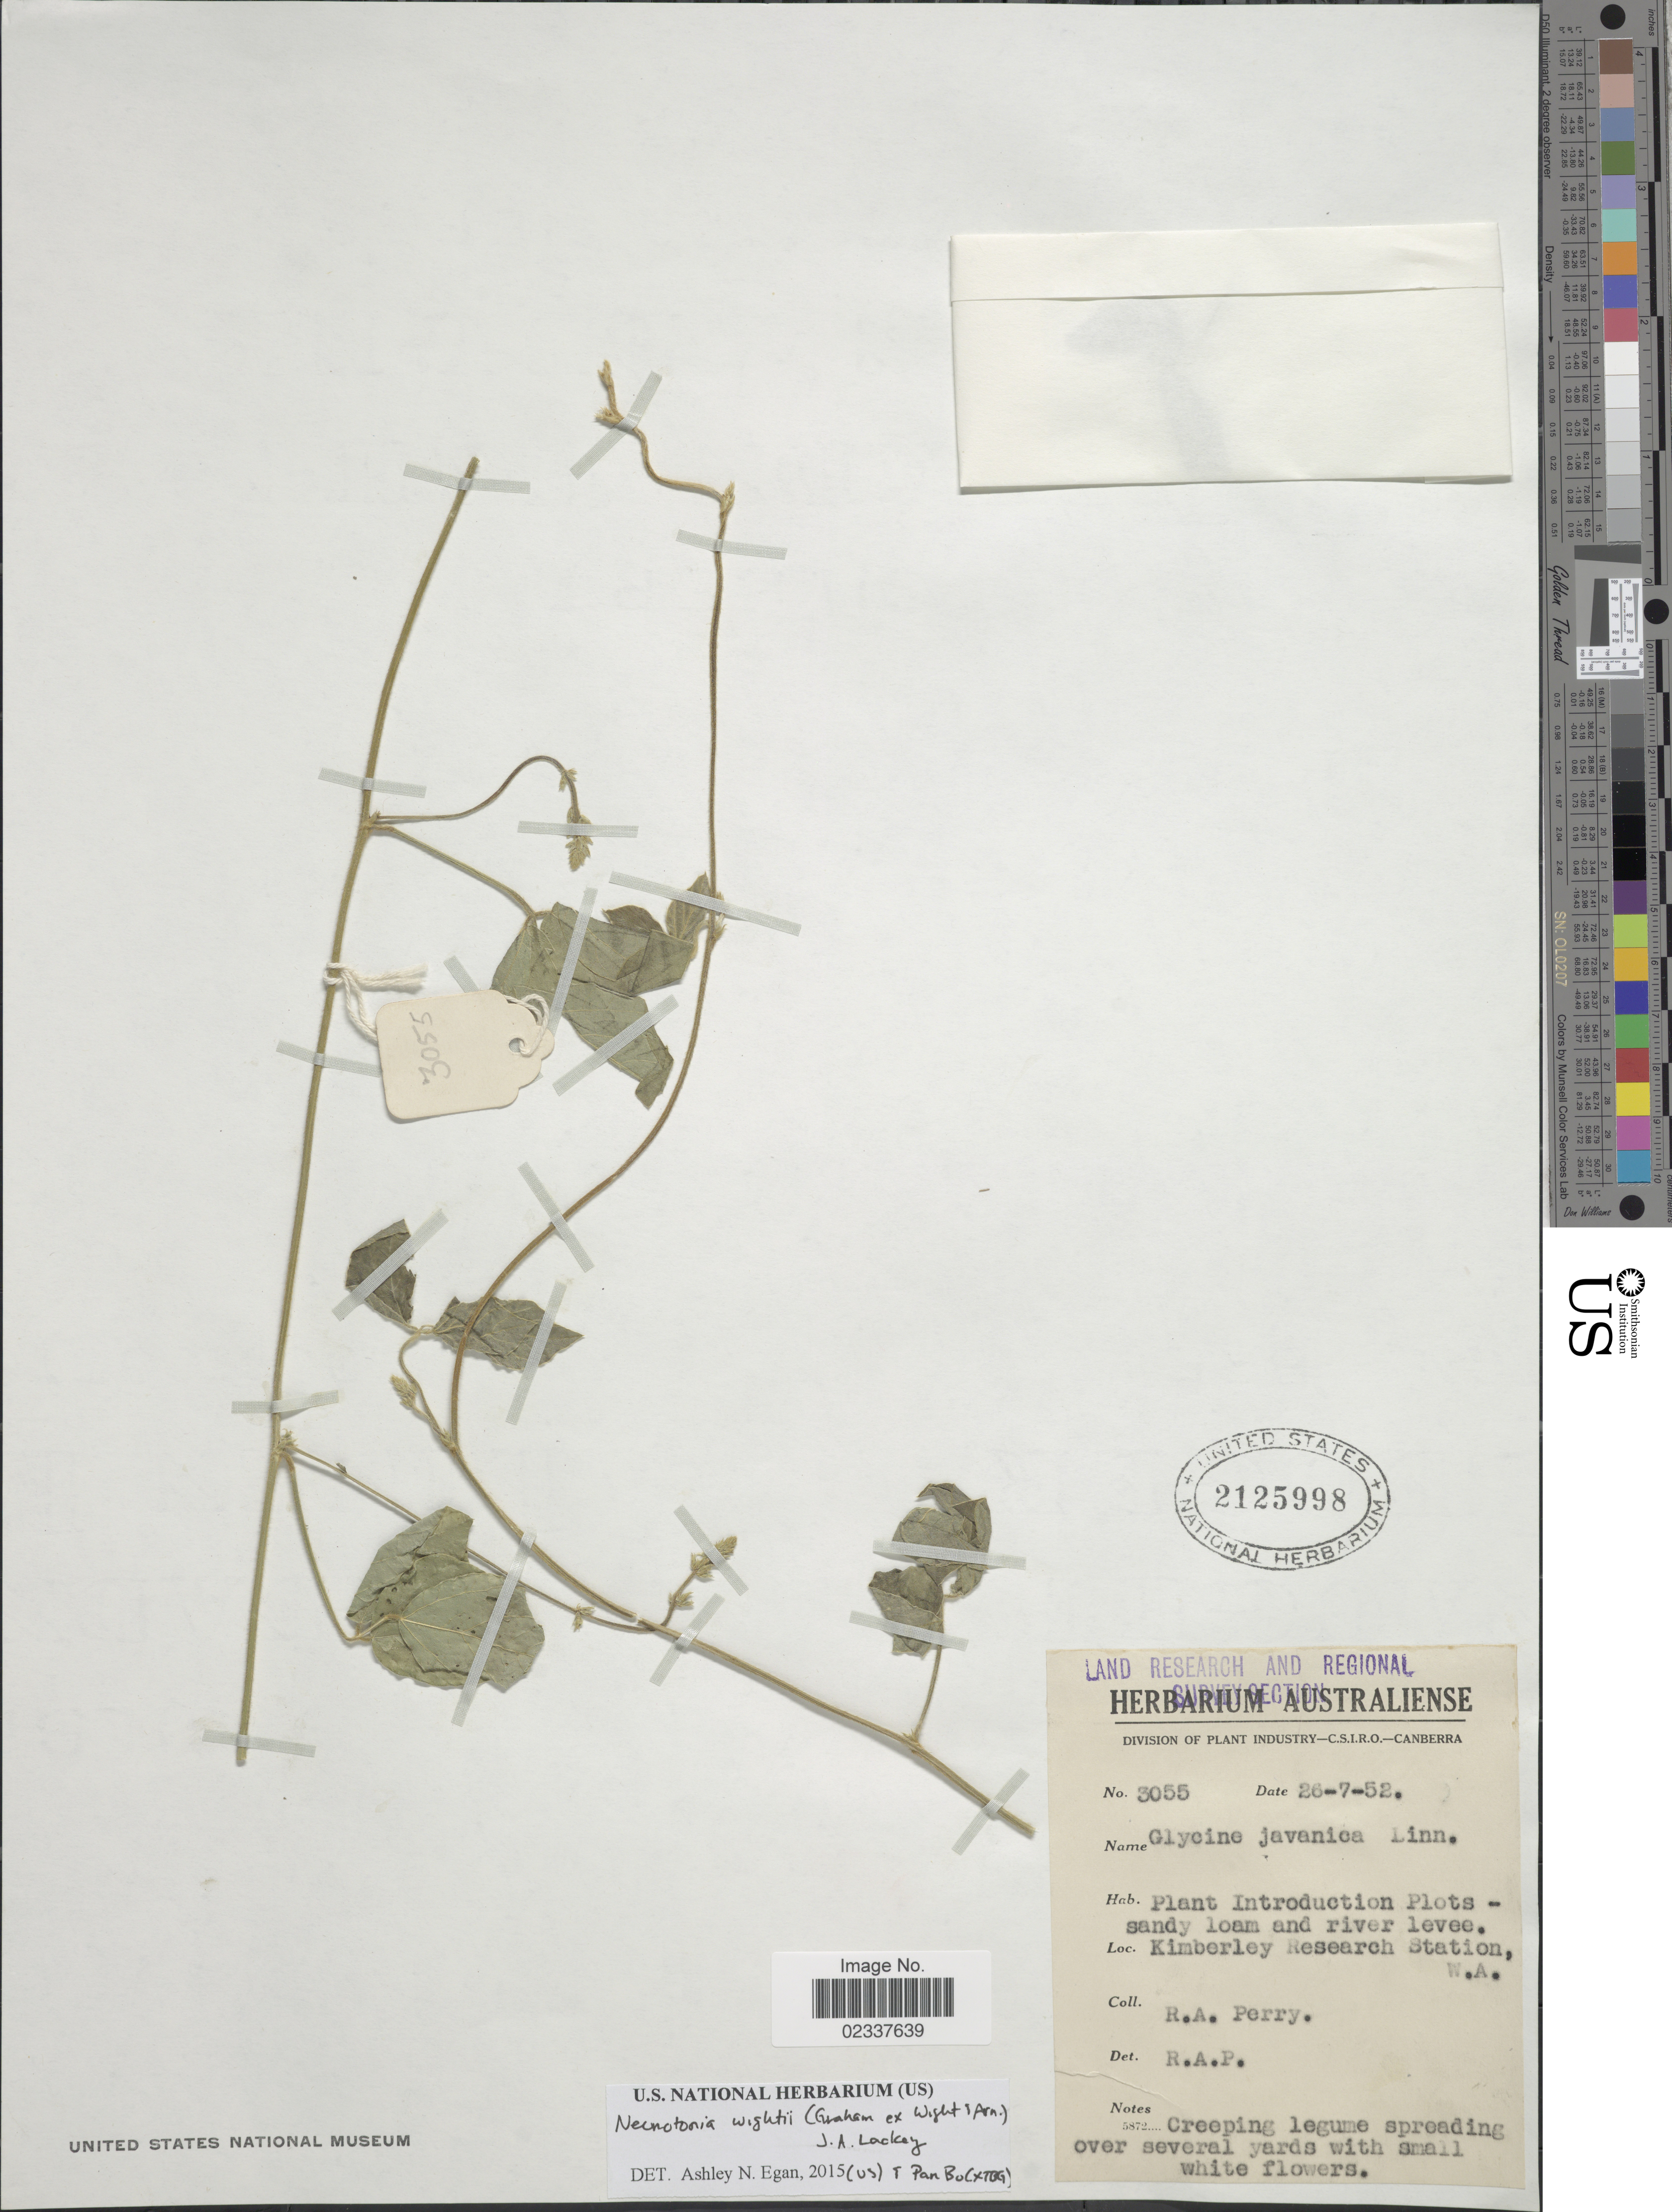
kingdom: Plantae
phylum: Tracheophyta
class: Magnoliopsida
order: Fabales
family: Fabaceae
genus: Neonotonia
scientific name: Neonotonia wightii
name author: (Arn.) J.A. Lackey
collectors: Perry, R. A.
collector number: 3055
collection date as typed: Transcribed d/m/y: 26/7/52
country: Australia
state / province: Western Australia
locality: Kimberley Research Station, W.A.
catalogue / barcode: US 2125998